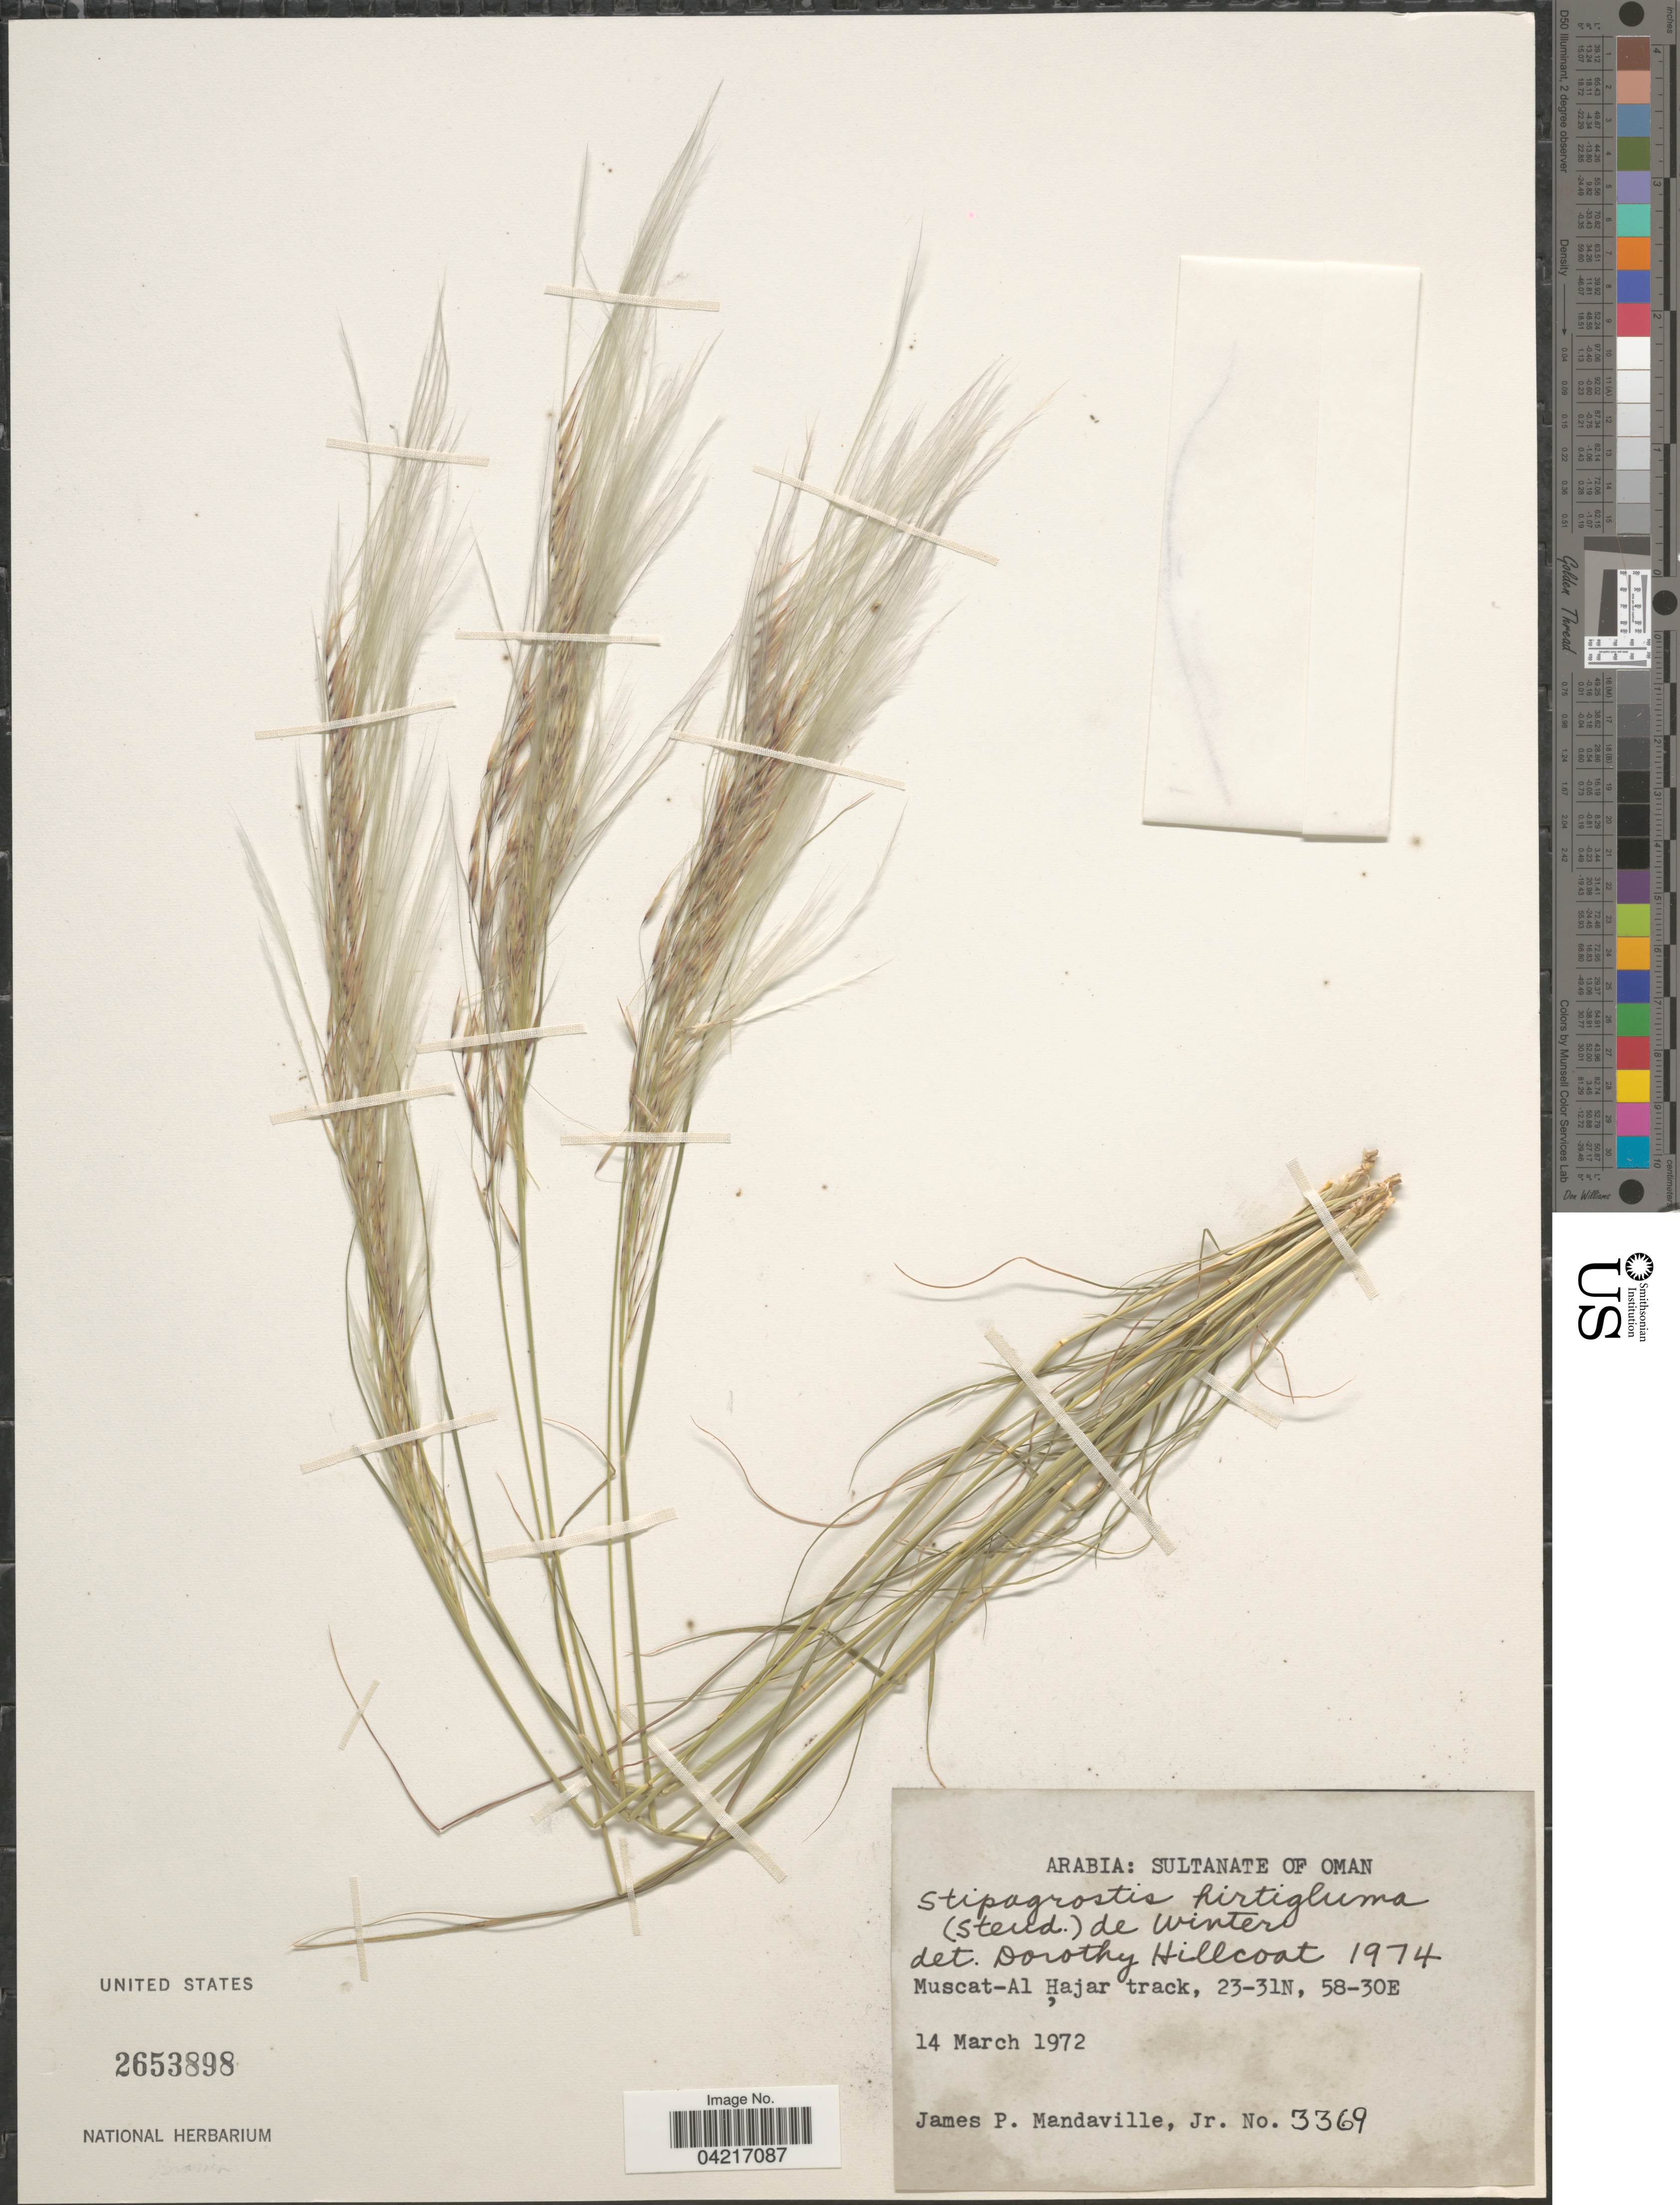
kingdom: Plantae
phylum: Tracheophyta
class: Liliopsida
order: Poales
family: Poaceae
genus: Stipagrostis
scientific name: Stipagrostis hirtigluma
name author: (Steud. ex Trin. & Rupr.) De Winter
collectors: J. Mandaville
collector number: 3369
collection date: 1972-03-14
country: Oman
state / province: Masqat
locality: Arabia: Sultanate of Oman. Muscat-Al Ḩajar track.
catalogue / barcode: US 2653898